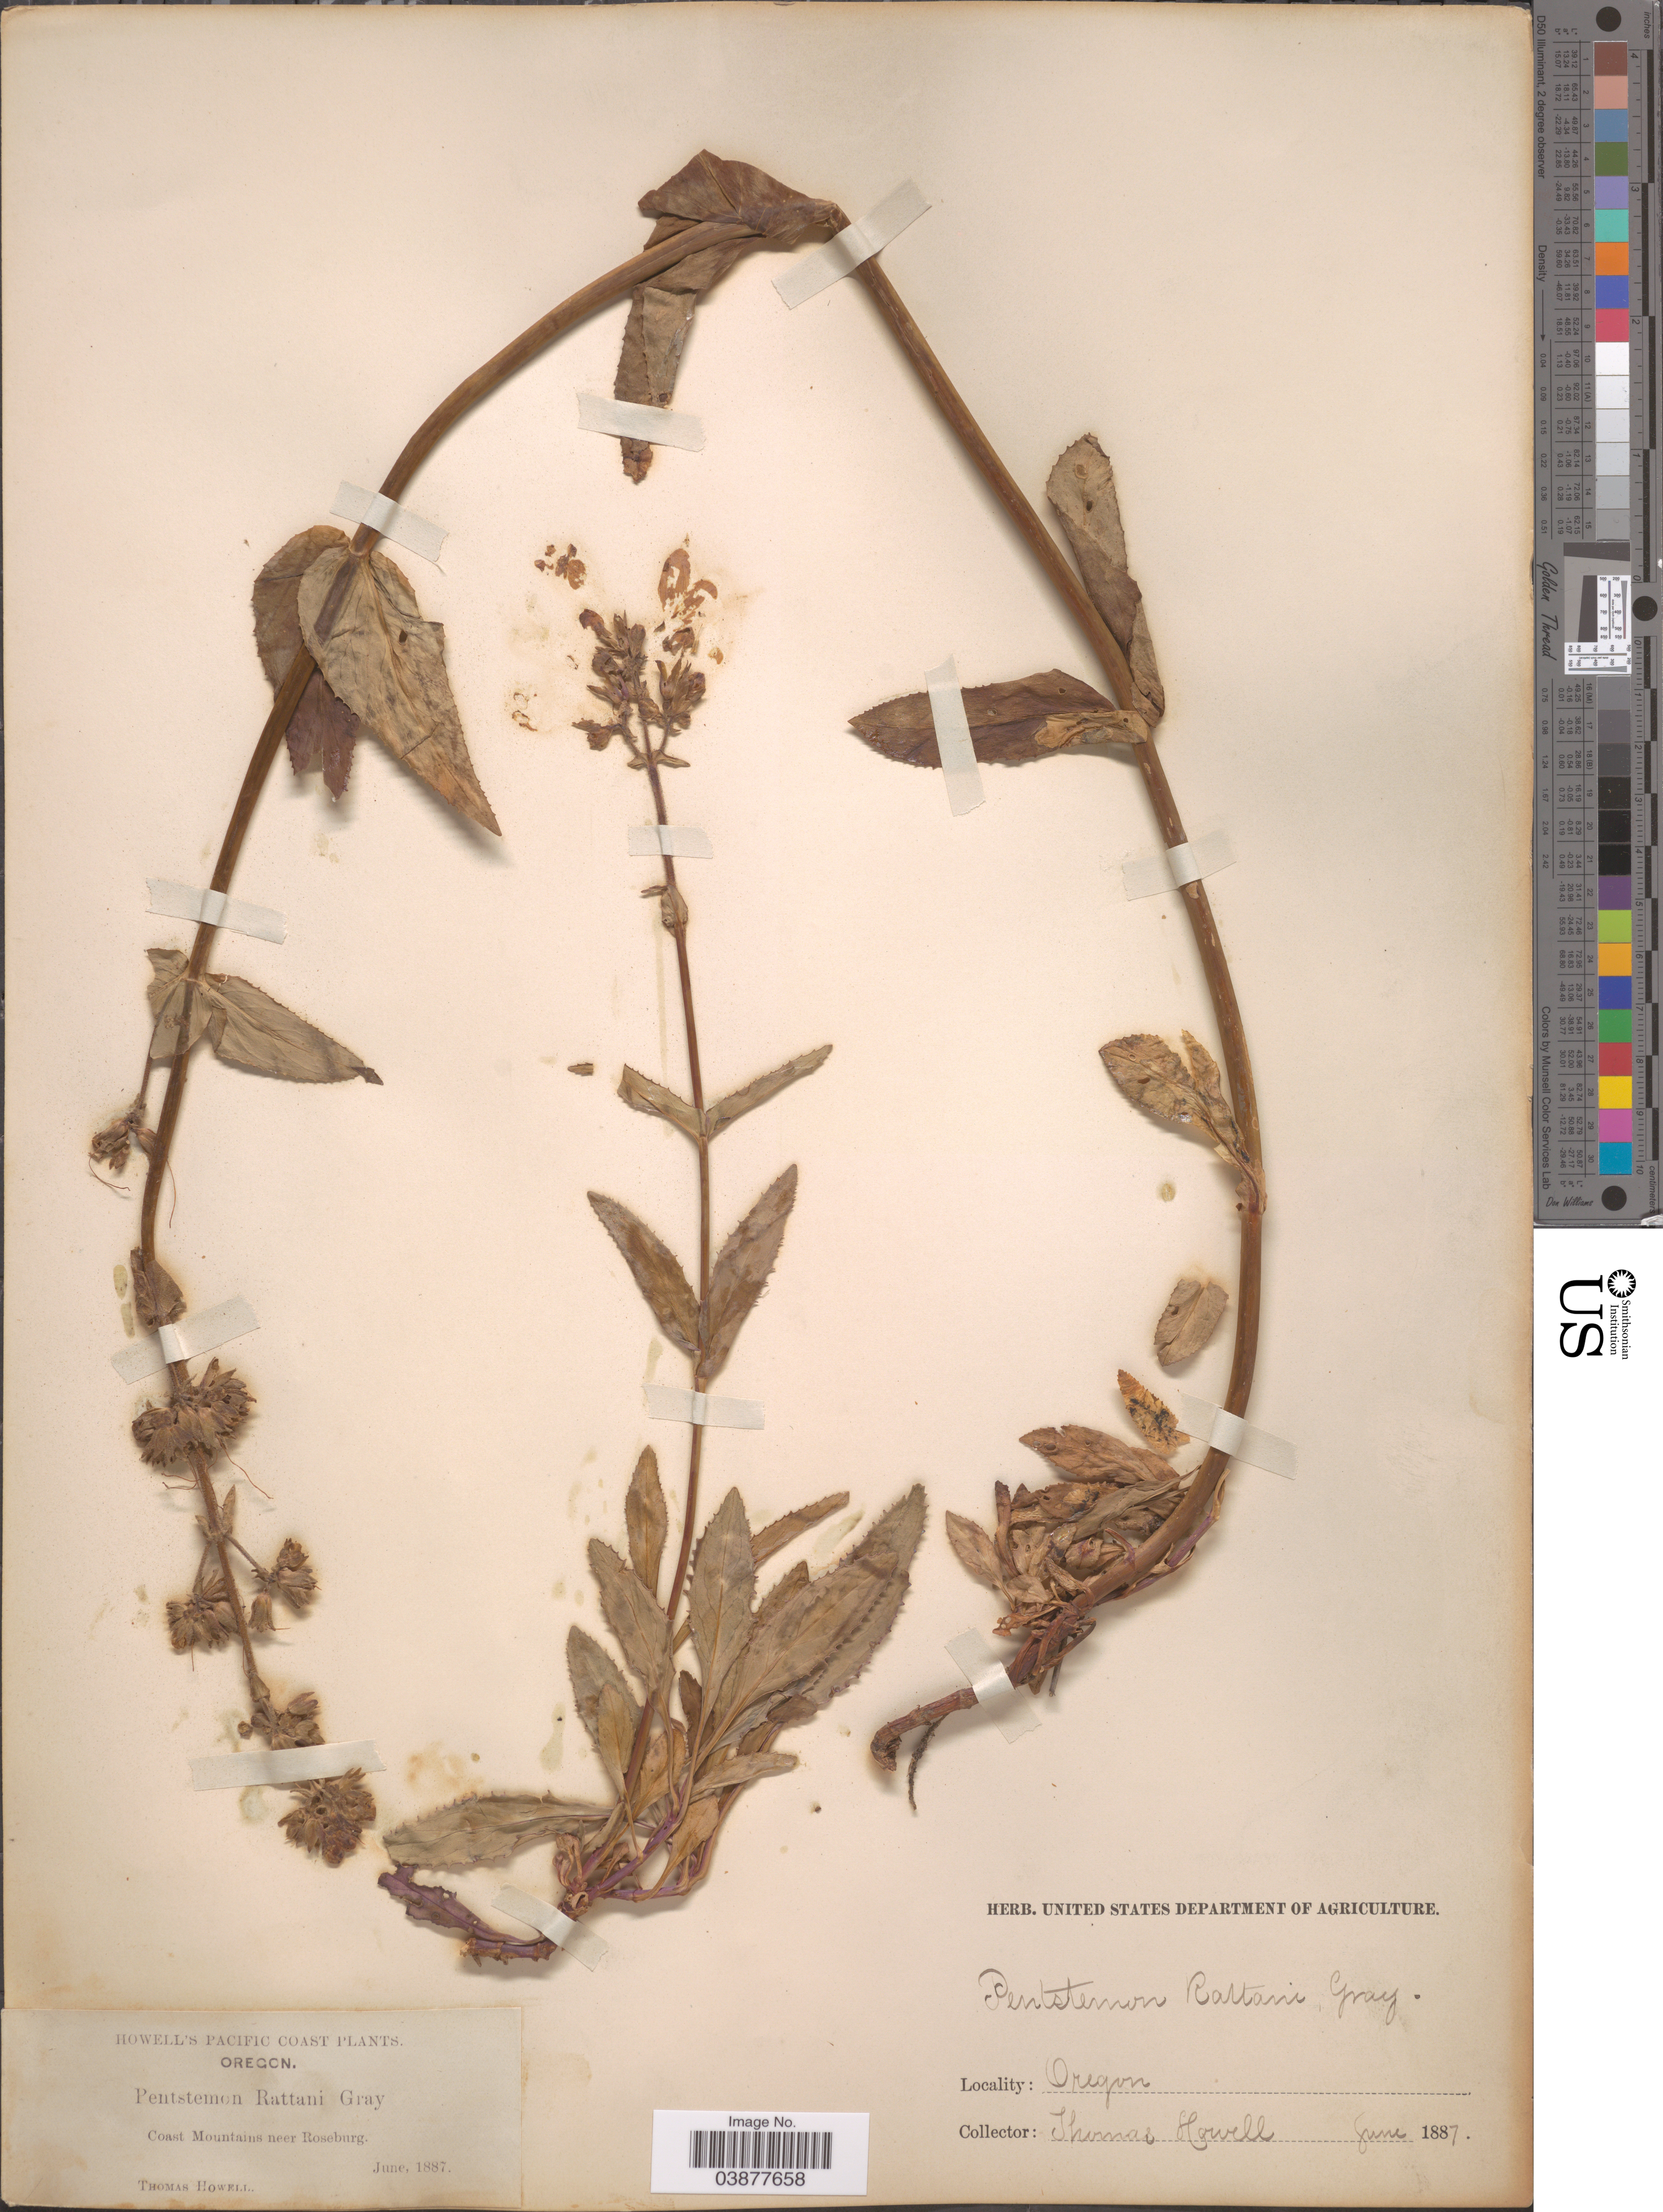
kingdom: Plantae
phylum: Tracheophyta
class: Magnoliopsida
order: Lamiales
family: Plantaginaceae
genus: Penstemon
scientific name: Penstemon rattani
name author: A. Gray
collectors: T. Howell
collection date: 1887-06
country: United States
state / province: Oregon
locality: Pacific Coast. Coast Mountains near Roseburg.